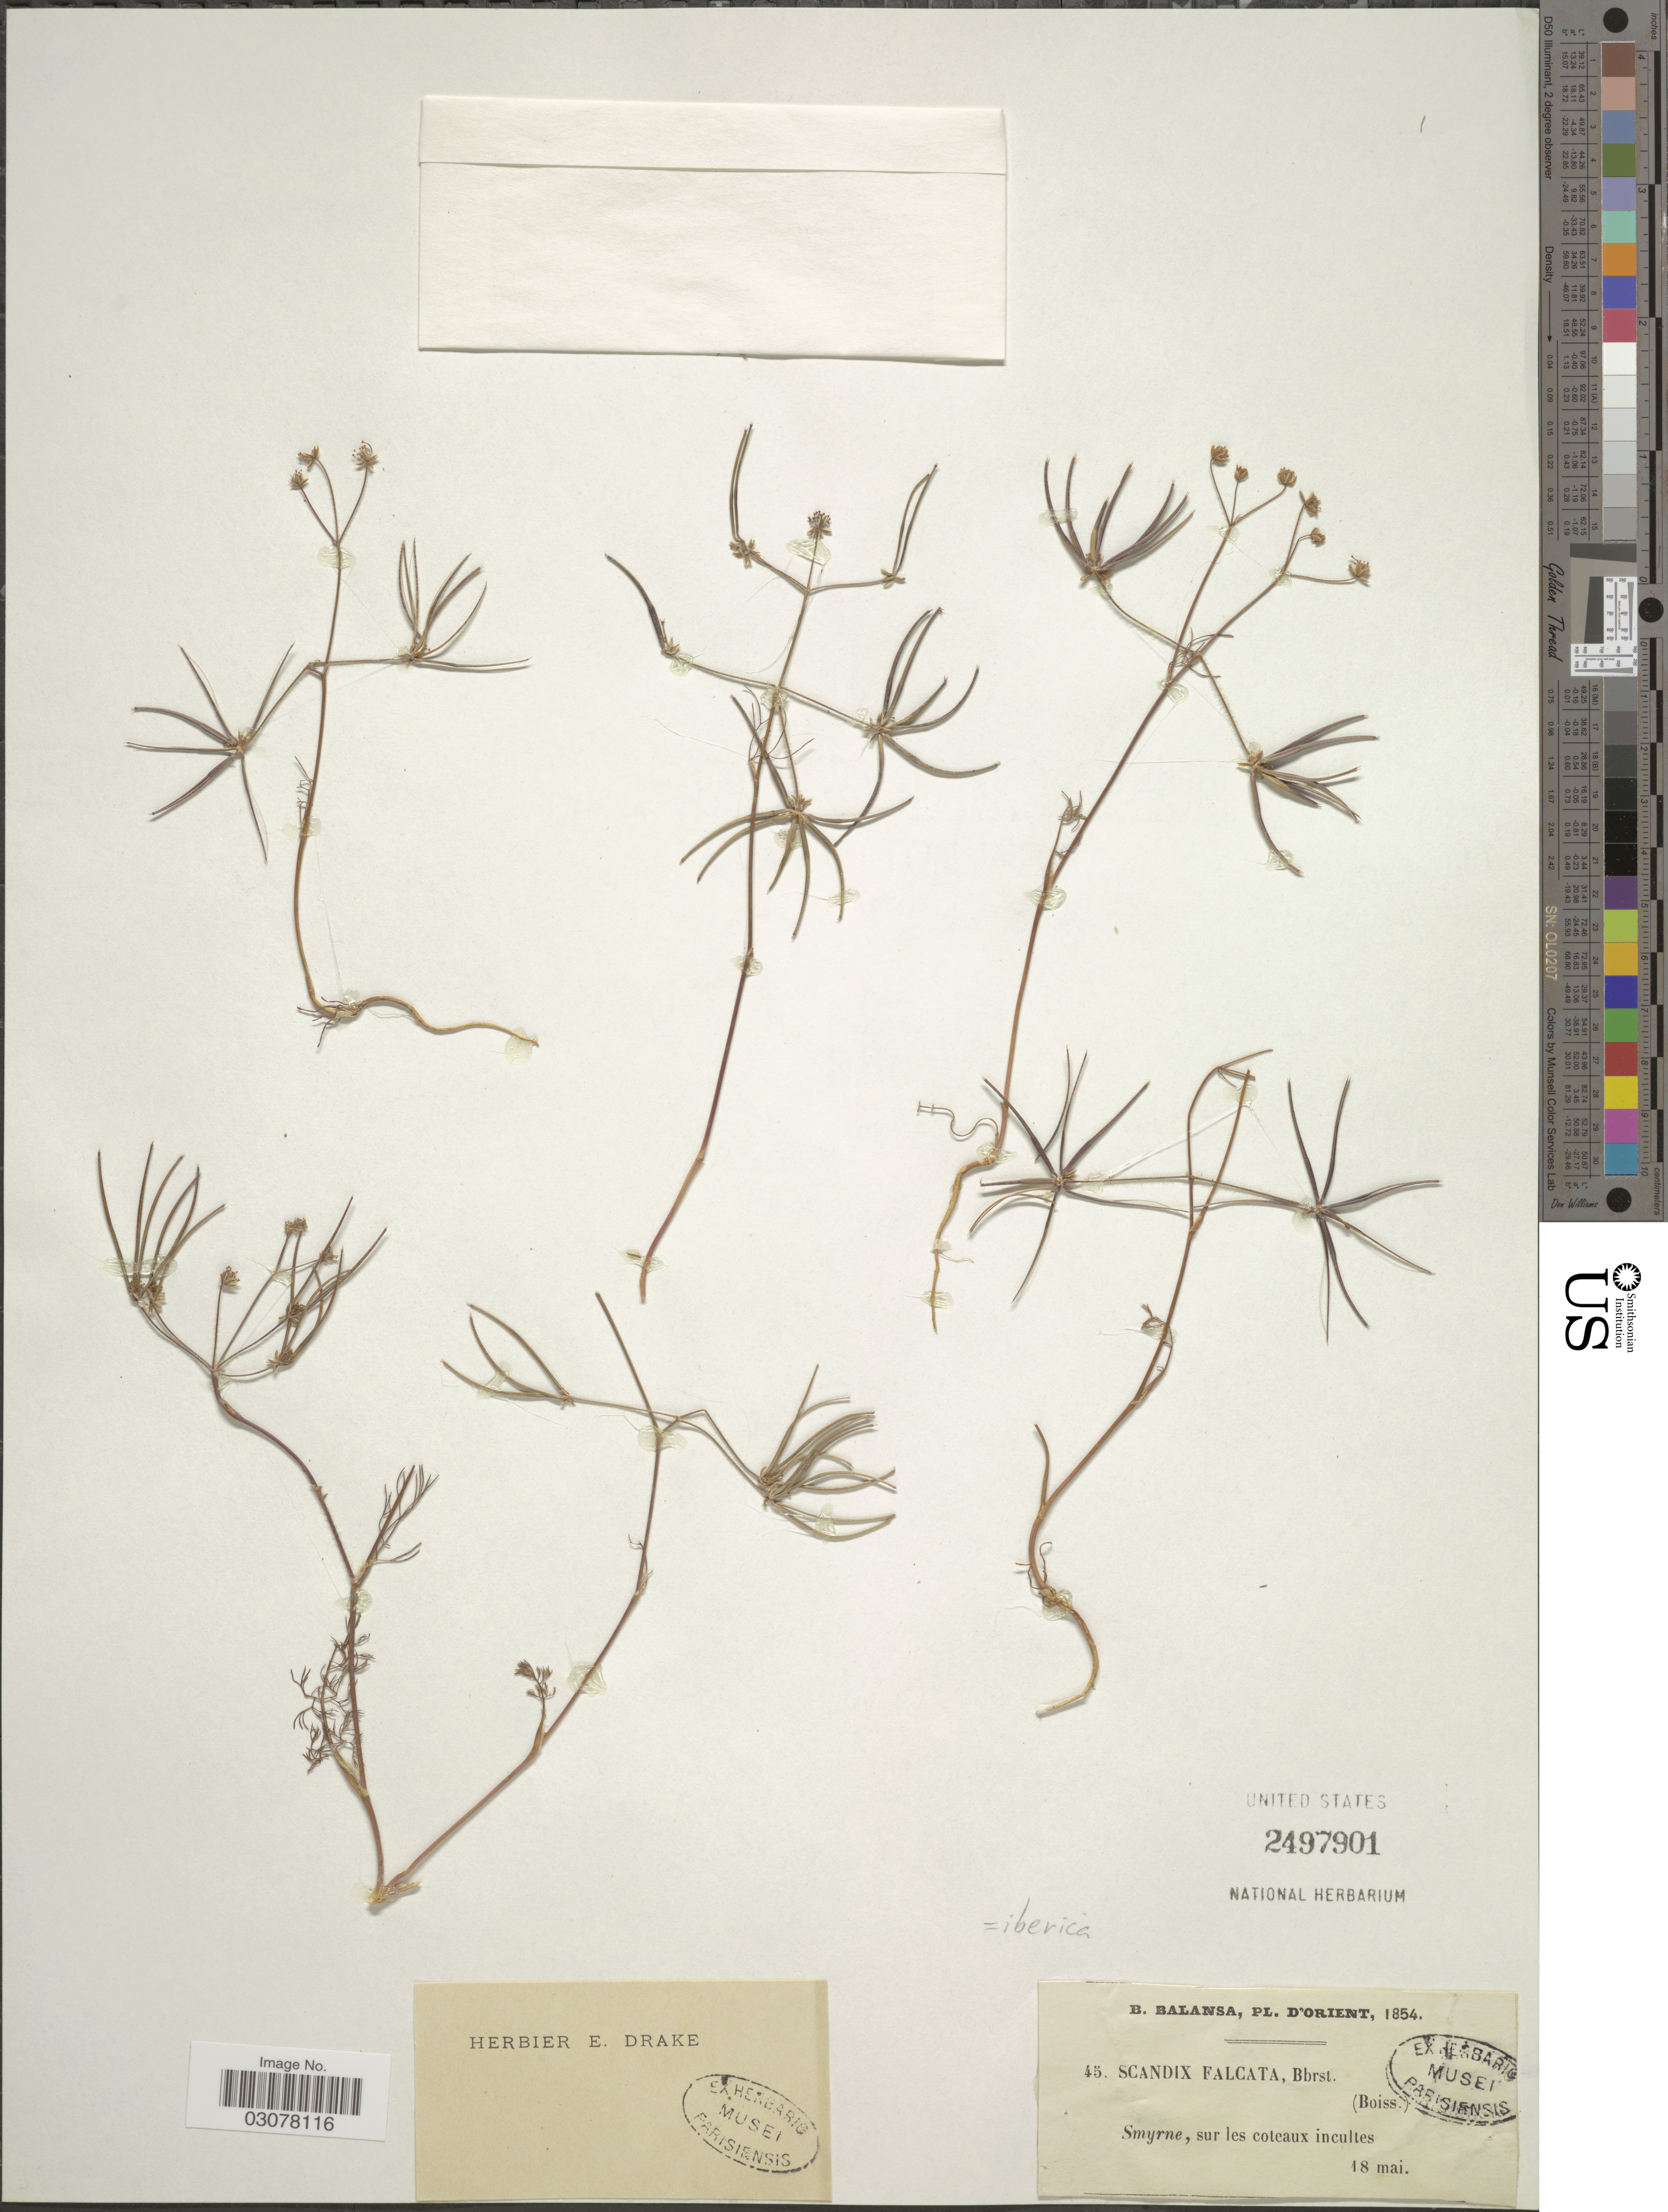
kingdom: Plantae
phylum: Tracheophyta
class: Magnoliopsida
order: Apiales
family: Apiaceae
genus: Scandix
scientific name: Scandix iberica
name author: M. Bieb.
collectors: B. Balansa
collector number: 45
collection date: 1854-05-18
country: Turkey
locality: Orient. Smyrne.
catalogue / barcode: US 2497901